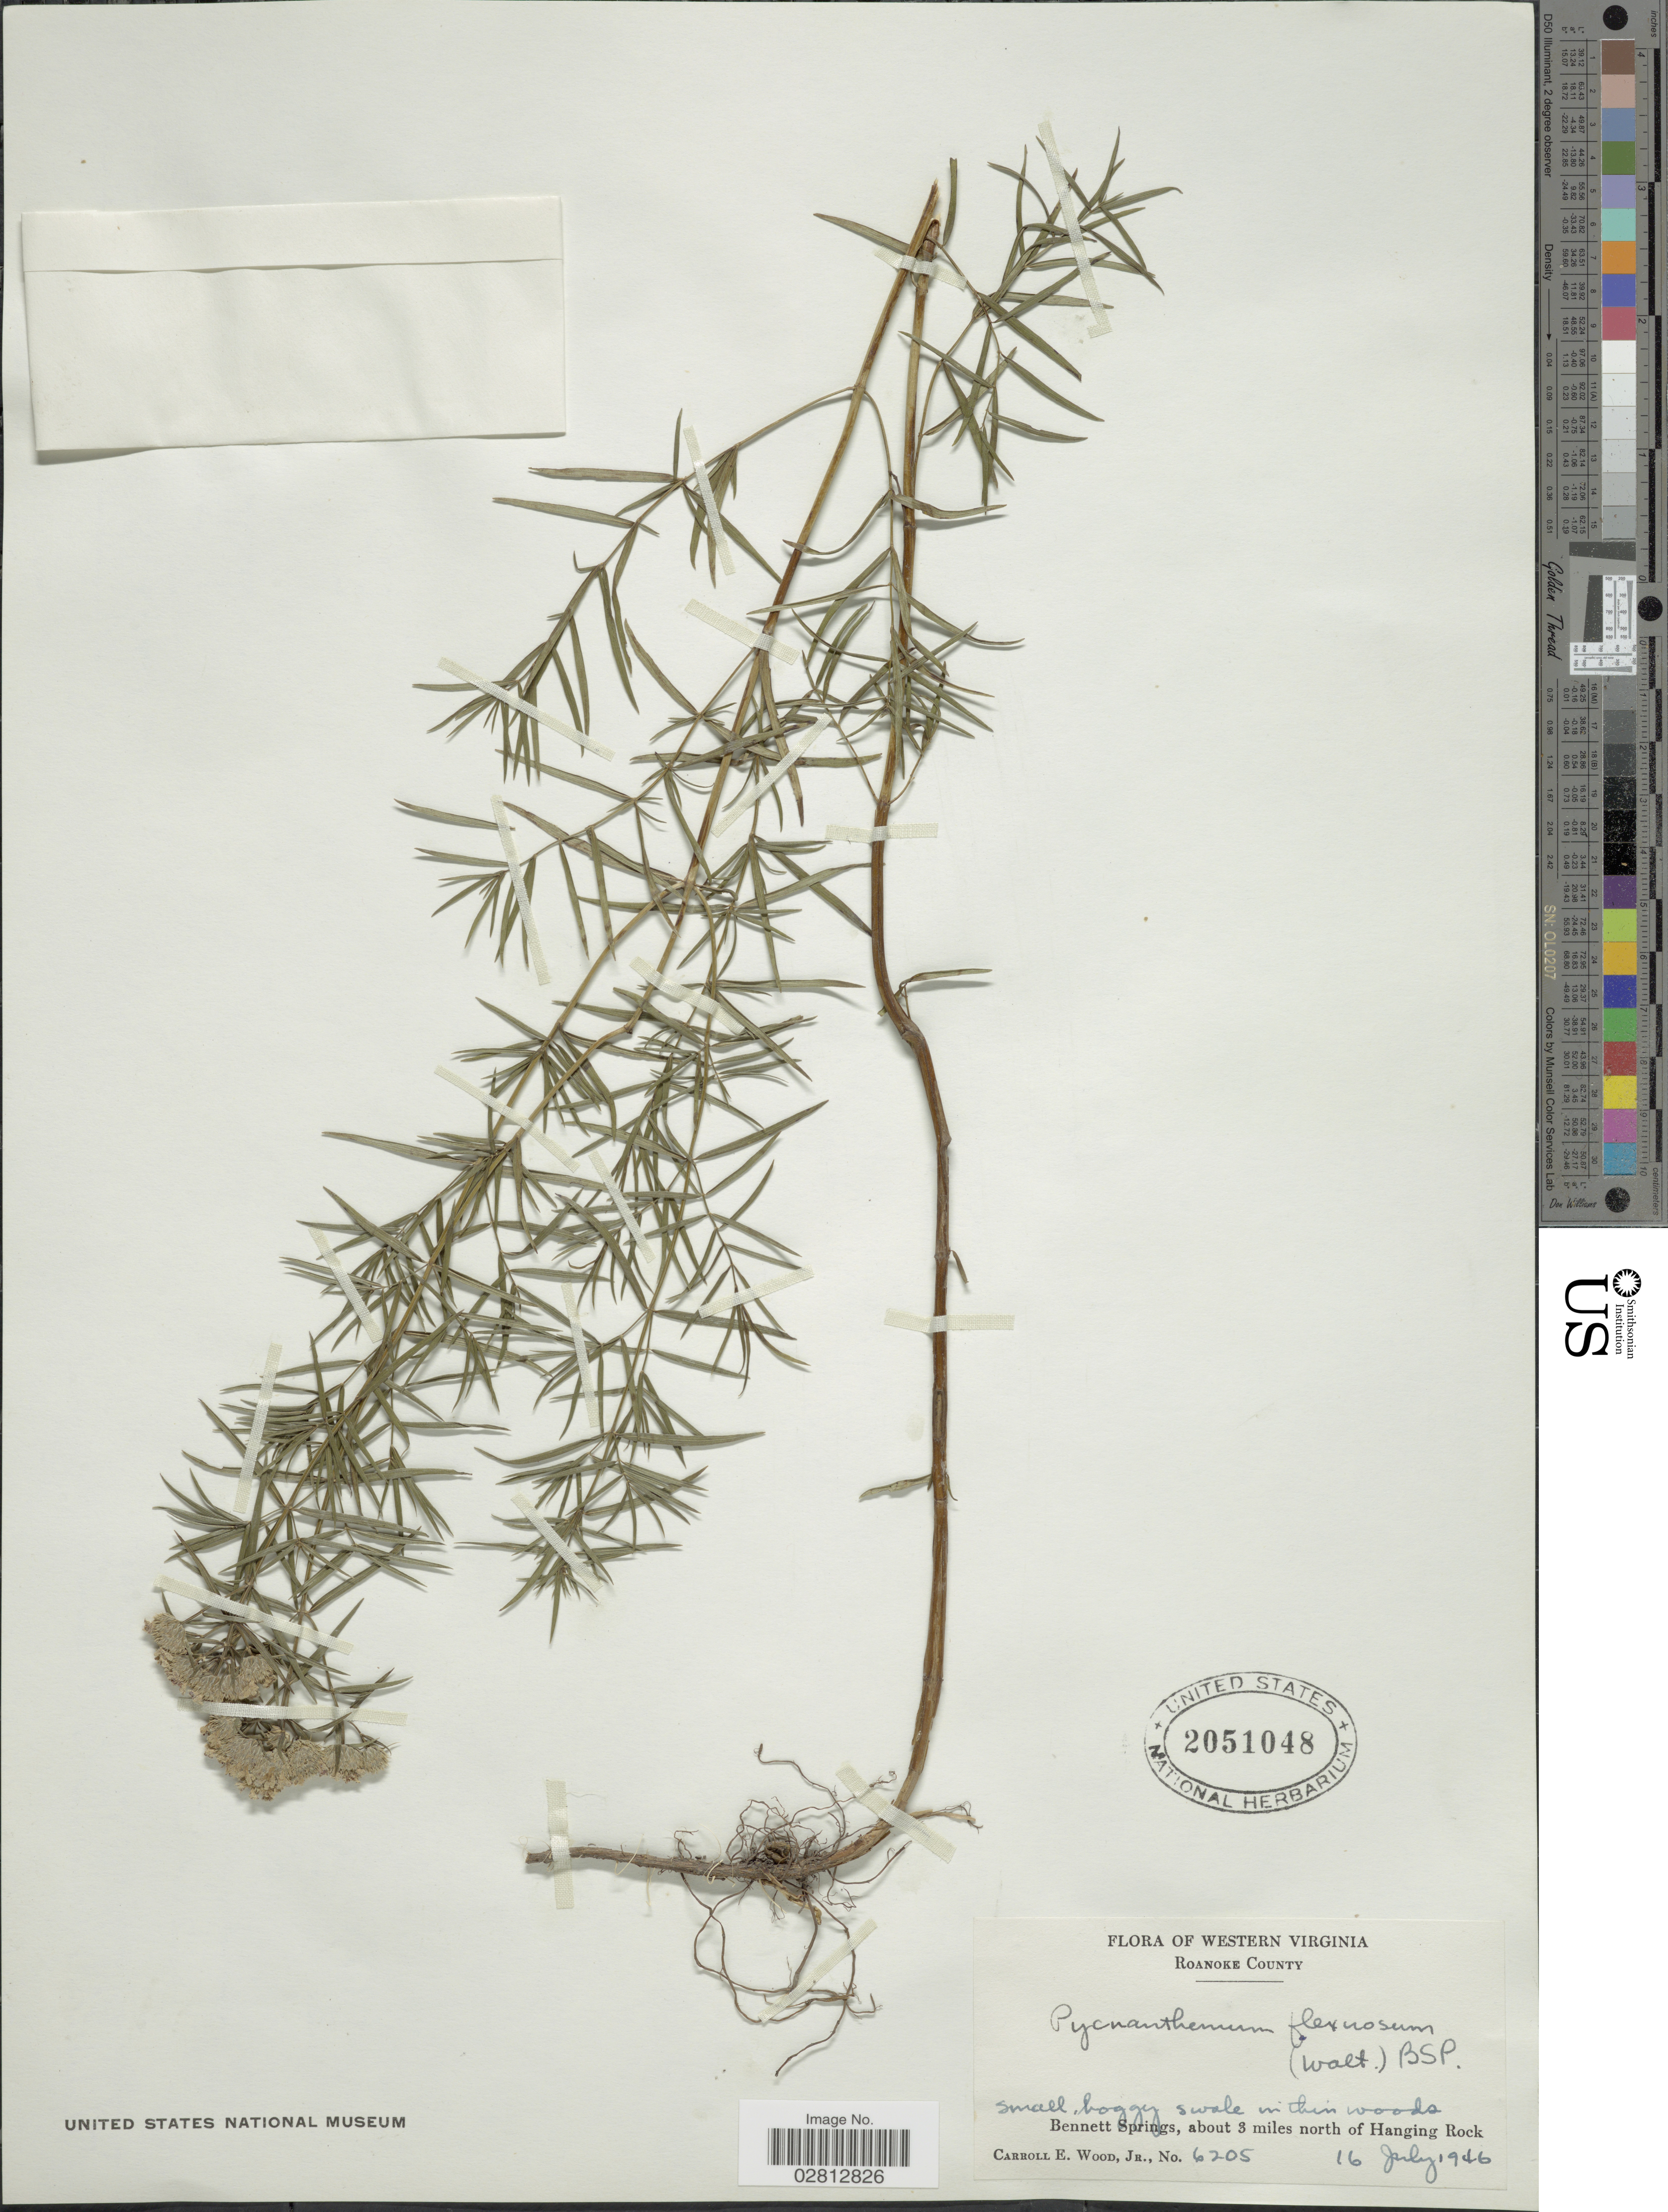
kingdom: Plantae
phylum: Tracheophyta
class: Magnoliopsida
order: Lamiales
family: Lamiaceae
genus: Pycnanthemum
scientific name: Pycnanthemum tenuifolium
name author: Schrad.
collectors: C. E. Wood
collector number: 6205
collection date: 1946-07-16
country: United States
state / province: Virginia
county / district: Roanoke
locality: Western Virginia. Roanoke County. Bennett Springs, about 3 miles north of Hanging Rock.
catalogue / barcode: US 2051048